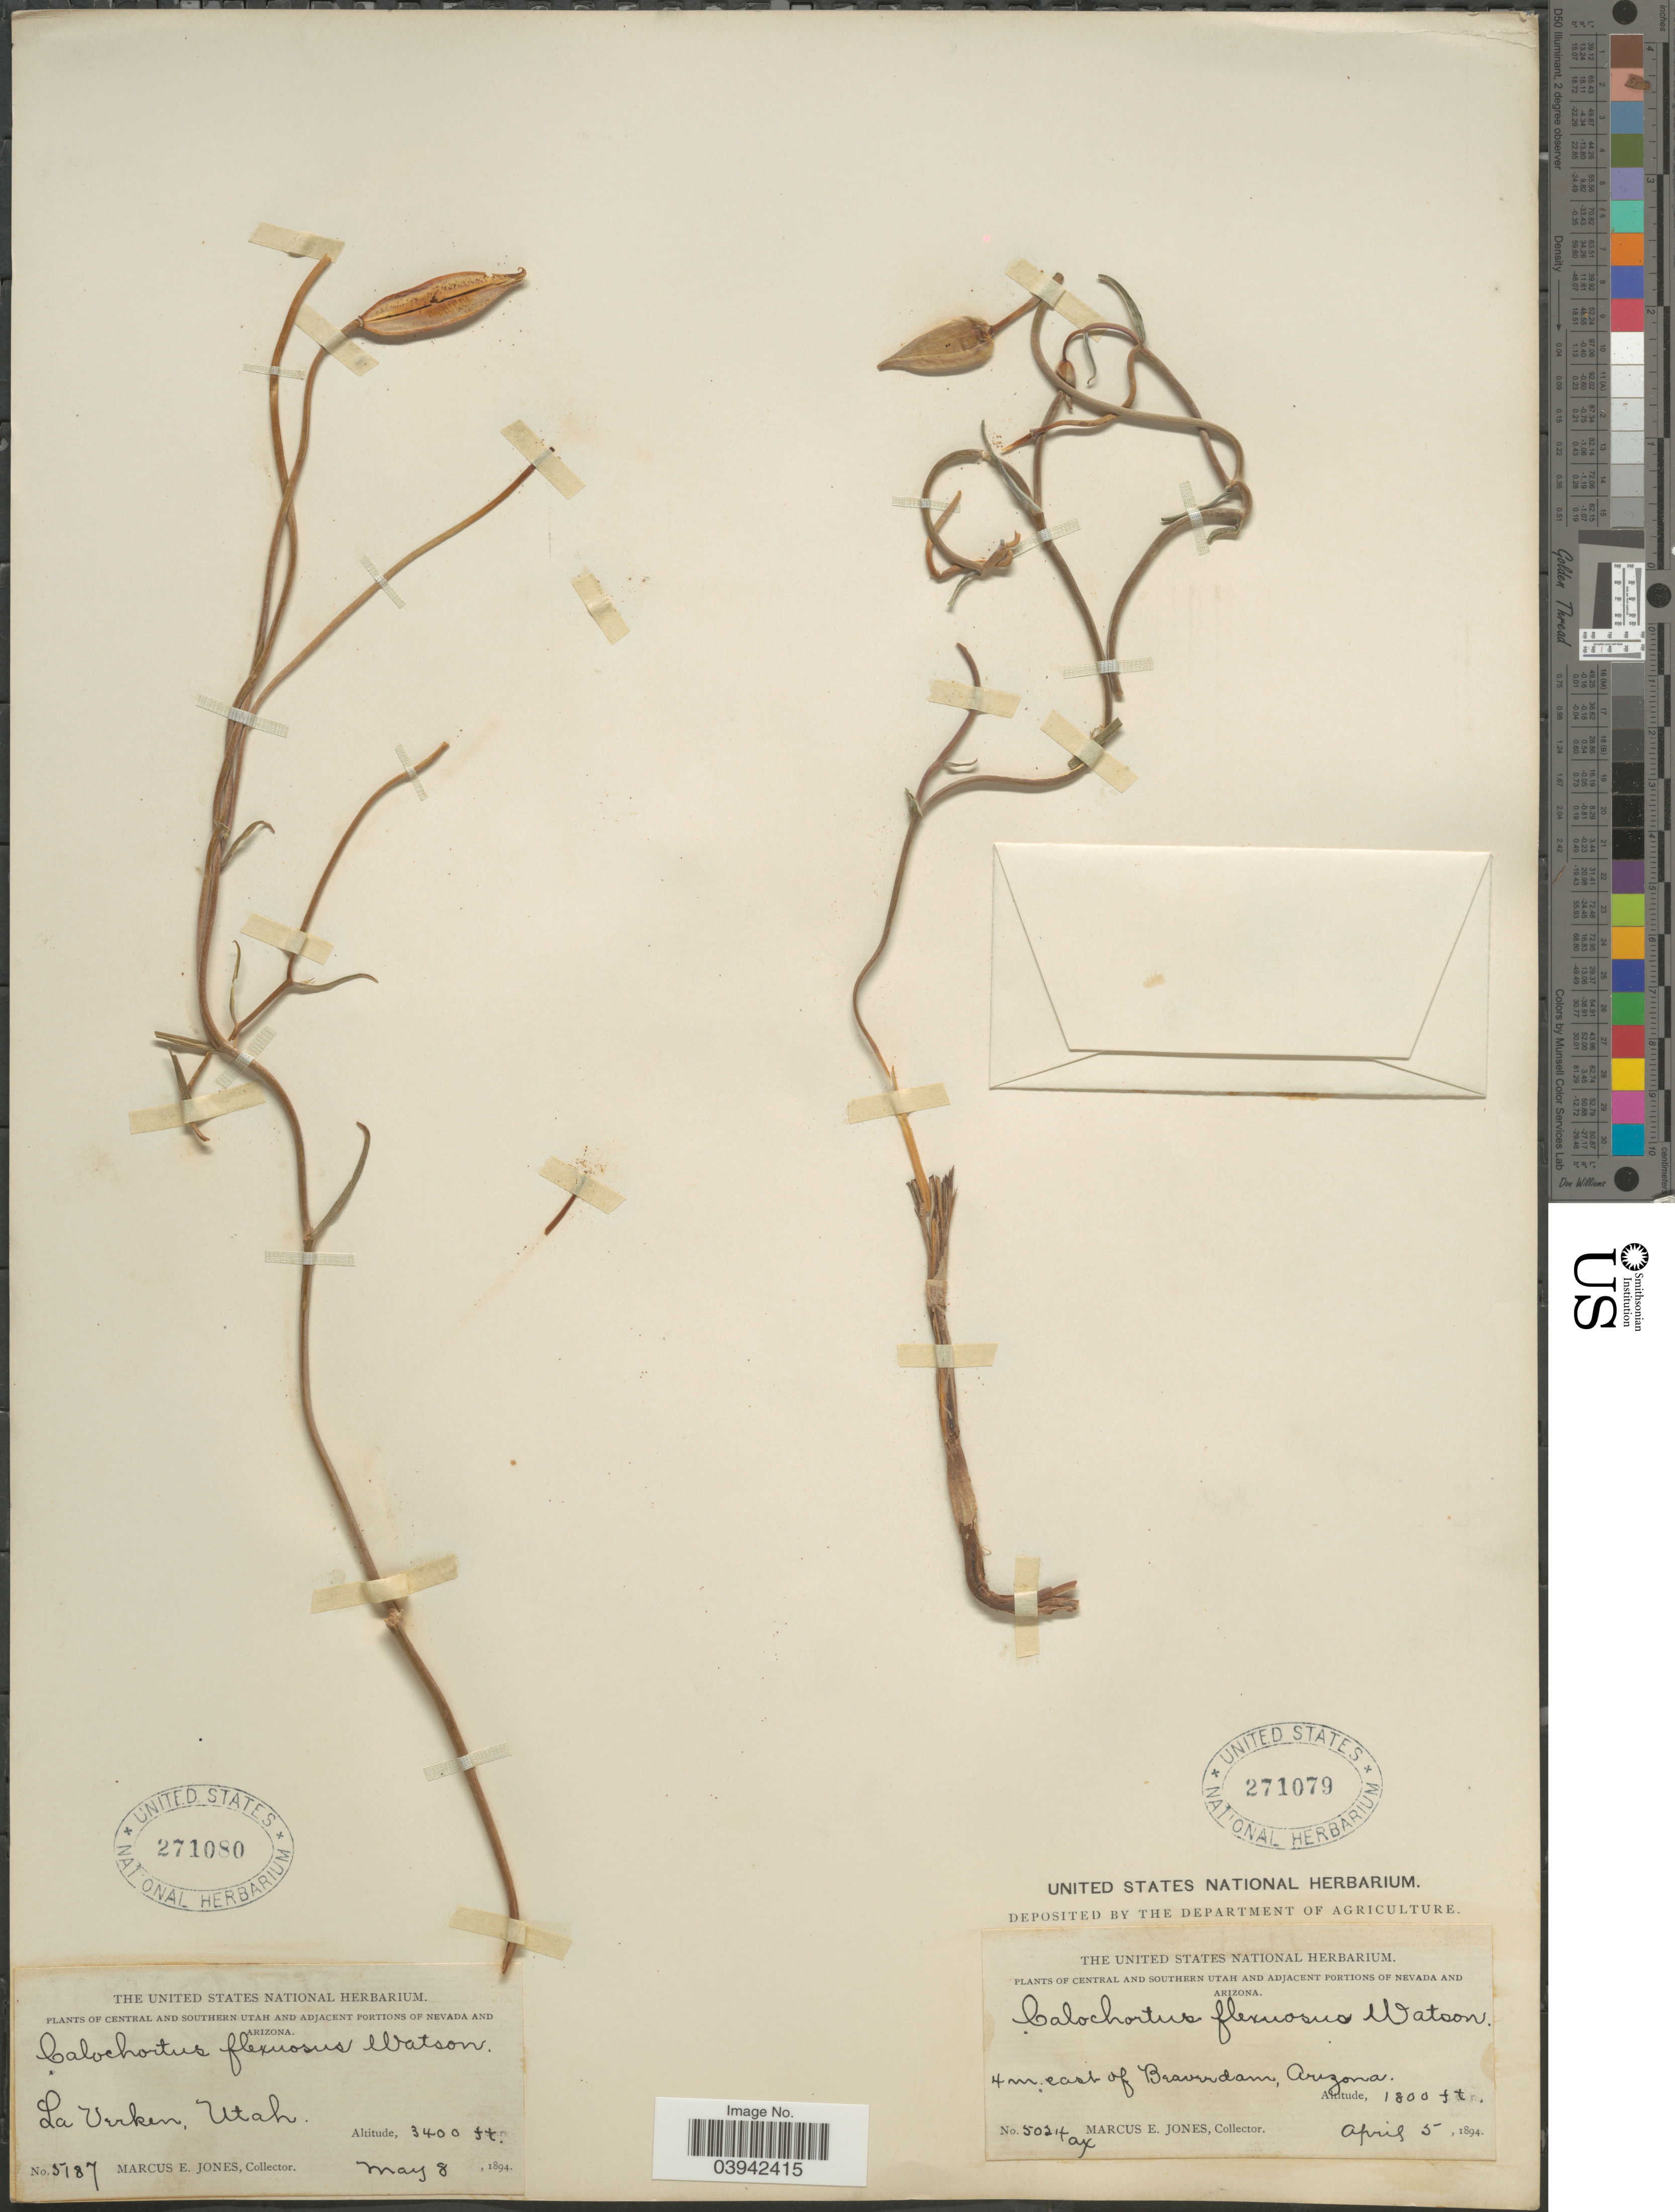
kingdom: Plantae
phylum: Tracheophyta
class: Liliopsida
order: Liliales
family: Liliaceae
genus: Calochortus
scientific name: Calochortus flexuosus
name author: S. Watson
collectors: M. E. Jones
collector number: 5187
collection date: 1894-05-08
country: United States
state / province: Utah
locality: Central and Southern Utah. La Verken.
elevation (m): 1036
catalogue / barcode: US 271080